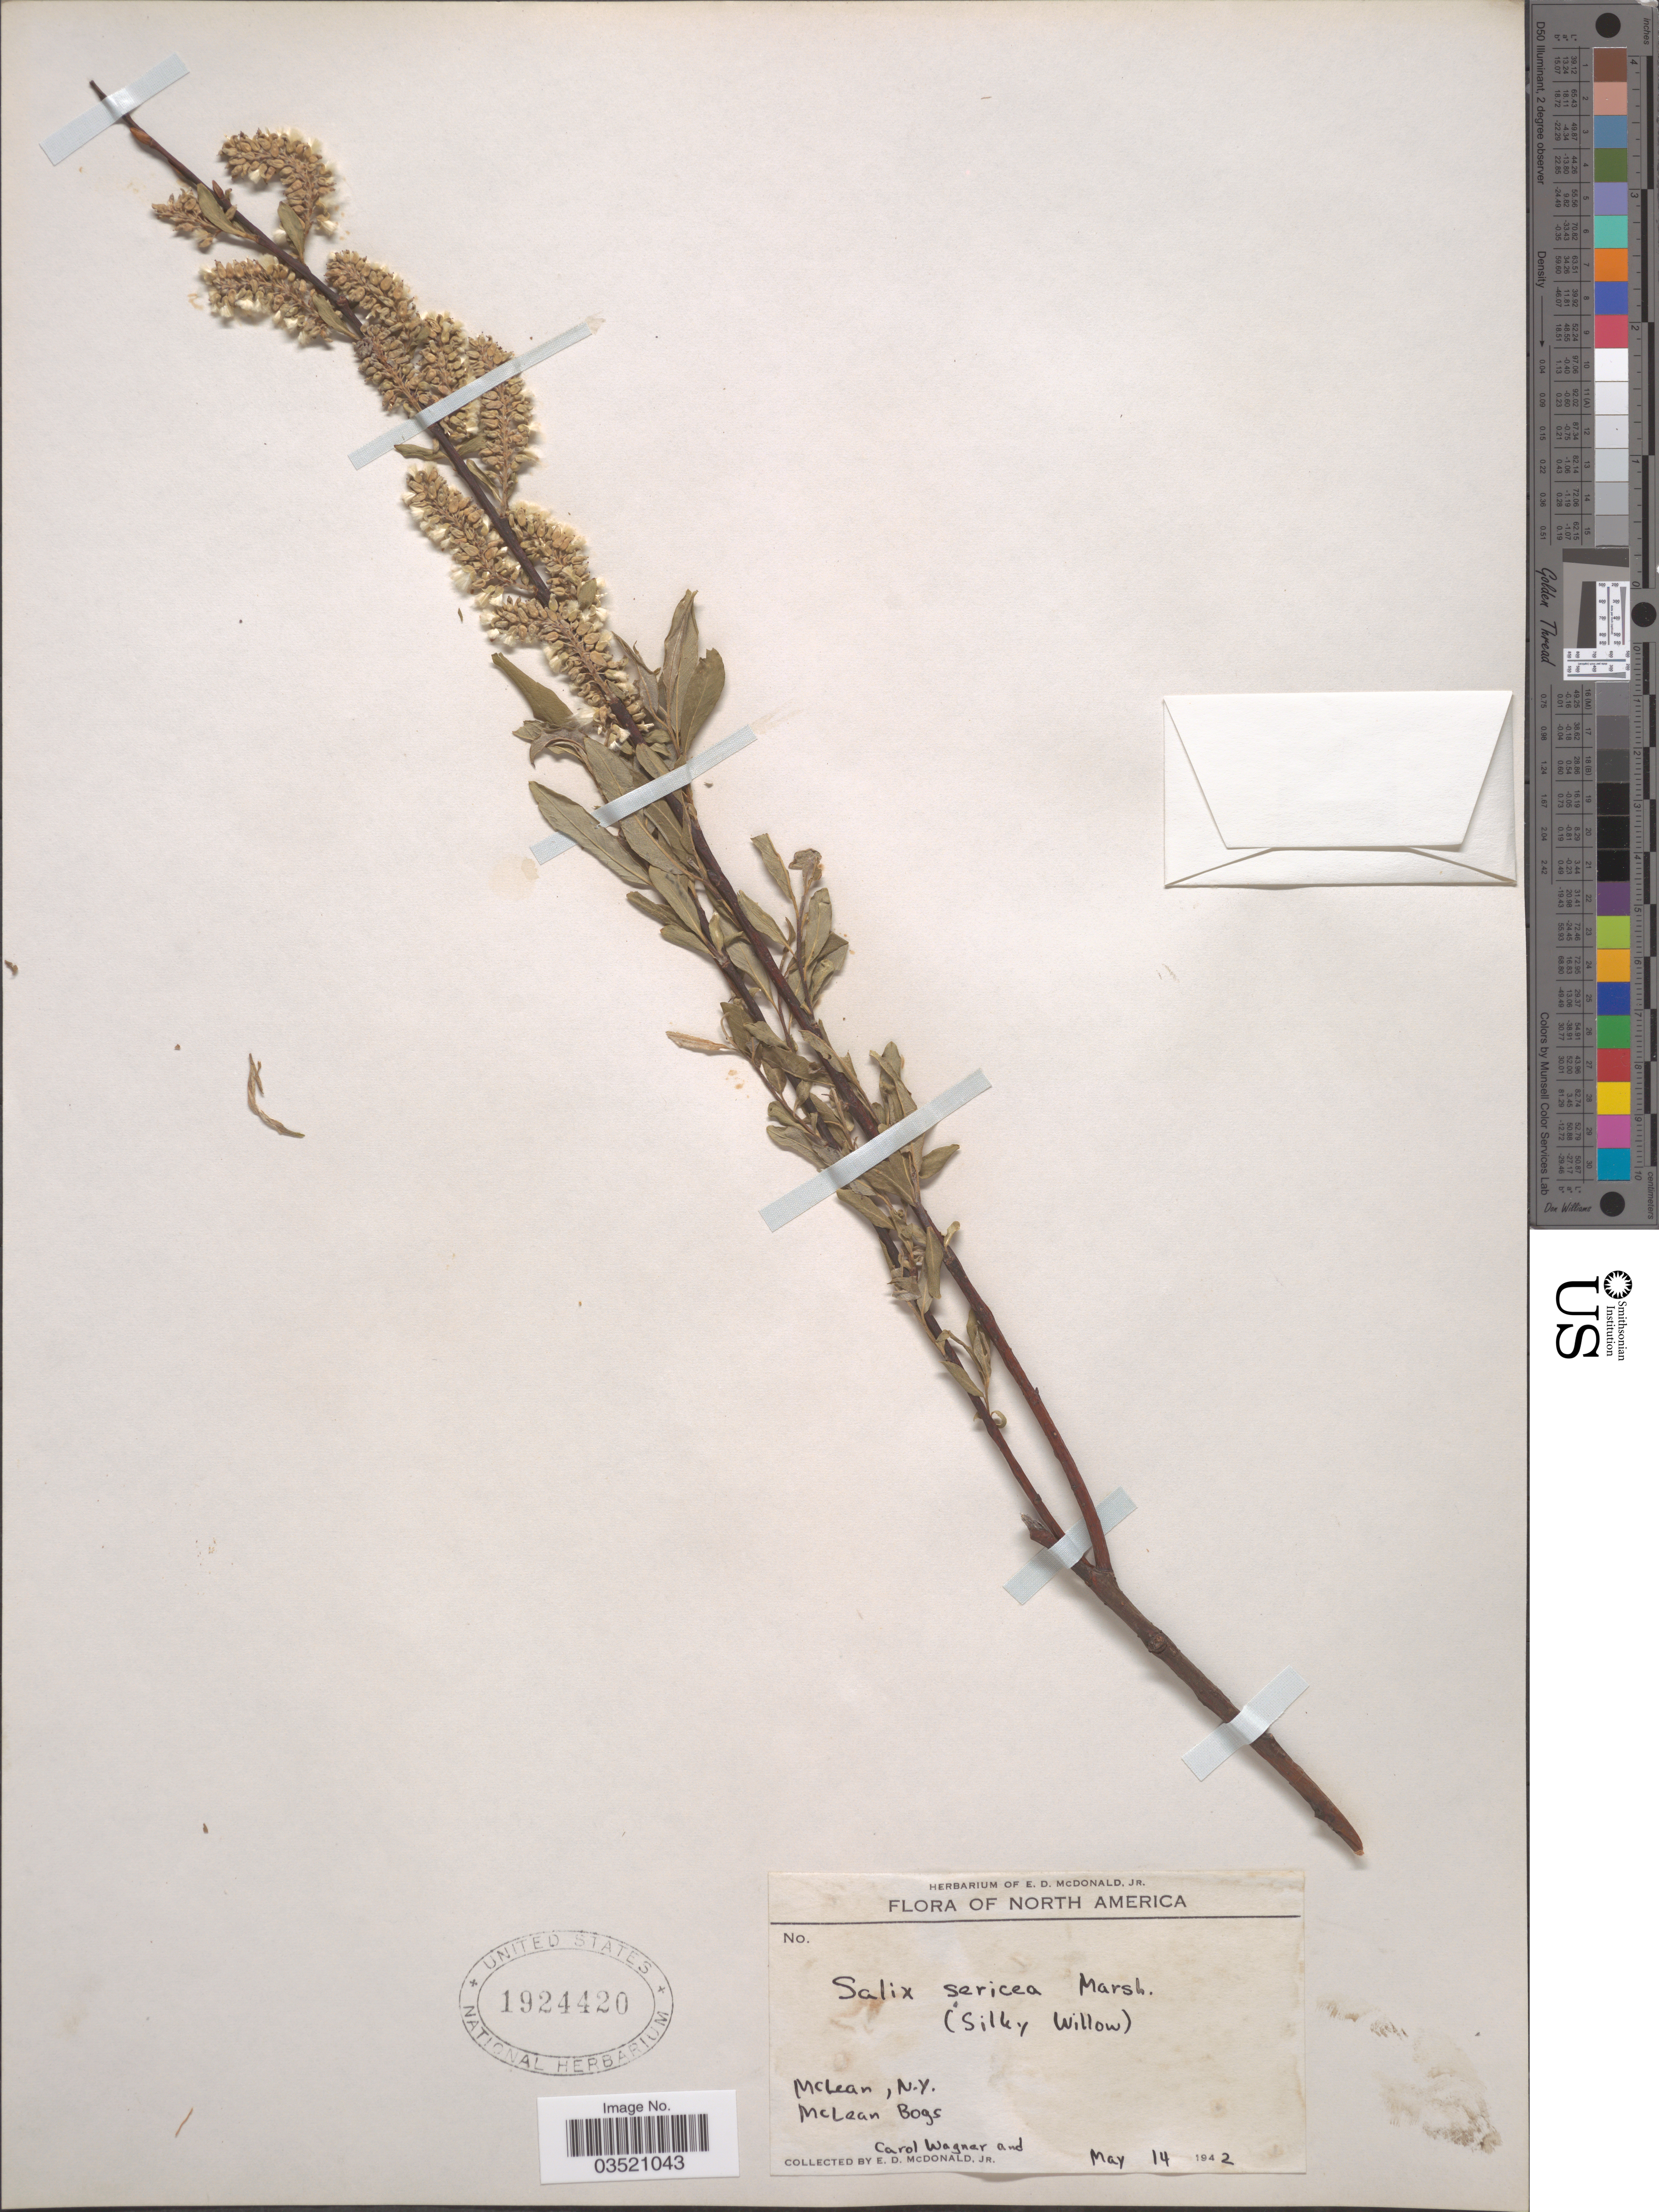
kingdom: Plantae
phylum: Tracheophyta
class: Magnoliopsida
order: Malpighiales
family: Salicaceae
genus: Salix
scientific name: Salix sericea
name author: Marshall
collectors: C. Wagner & E. D. McDonald Jr.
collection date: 1942-05-14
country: United States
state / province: New York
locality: McLean. McLean Bogs.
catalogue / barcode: US 1924420